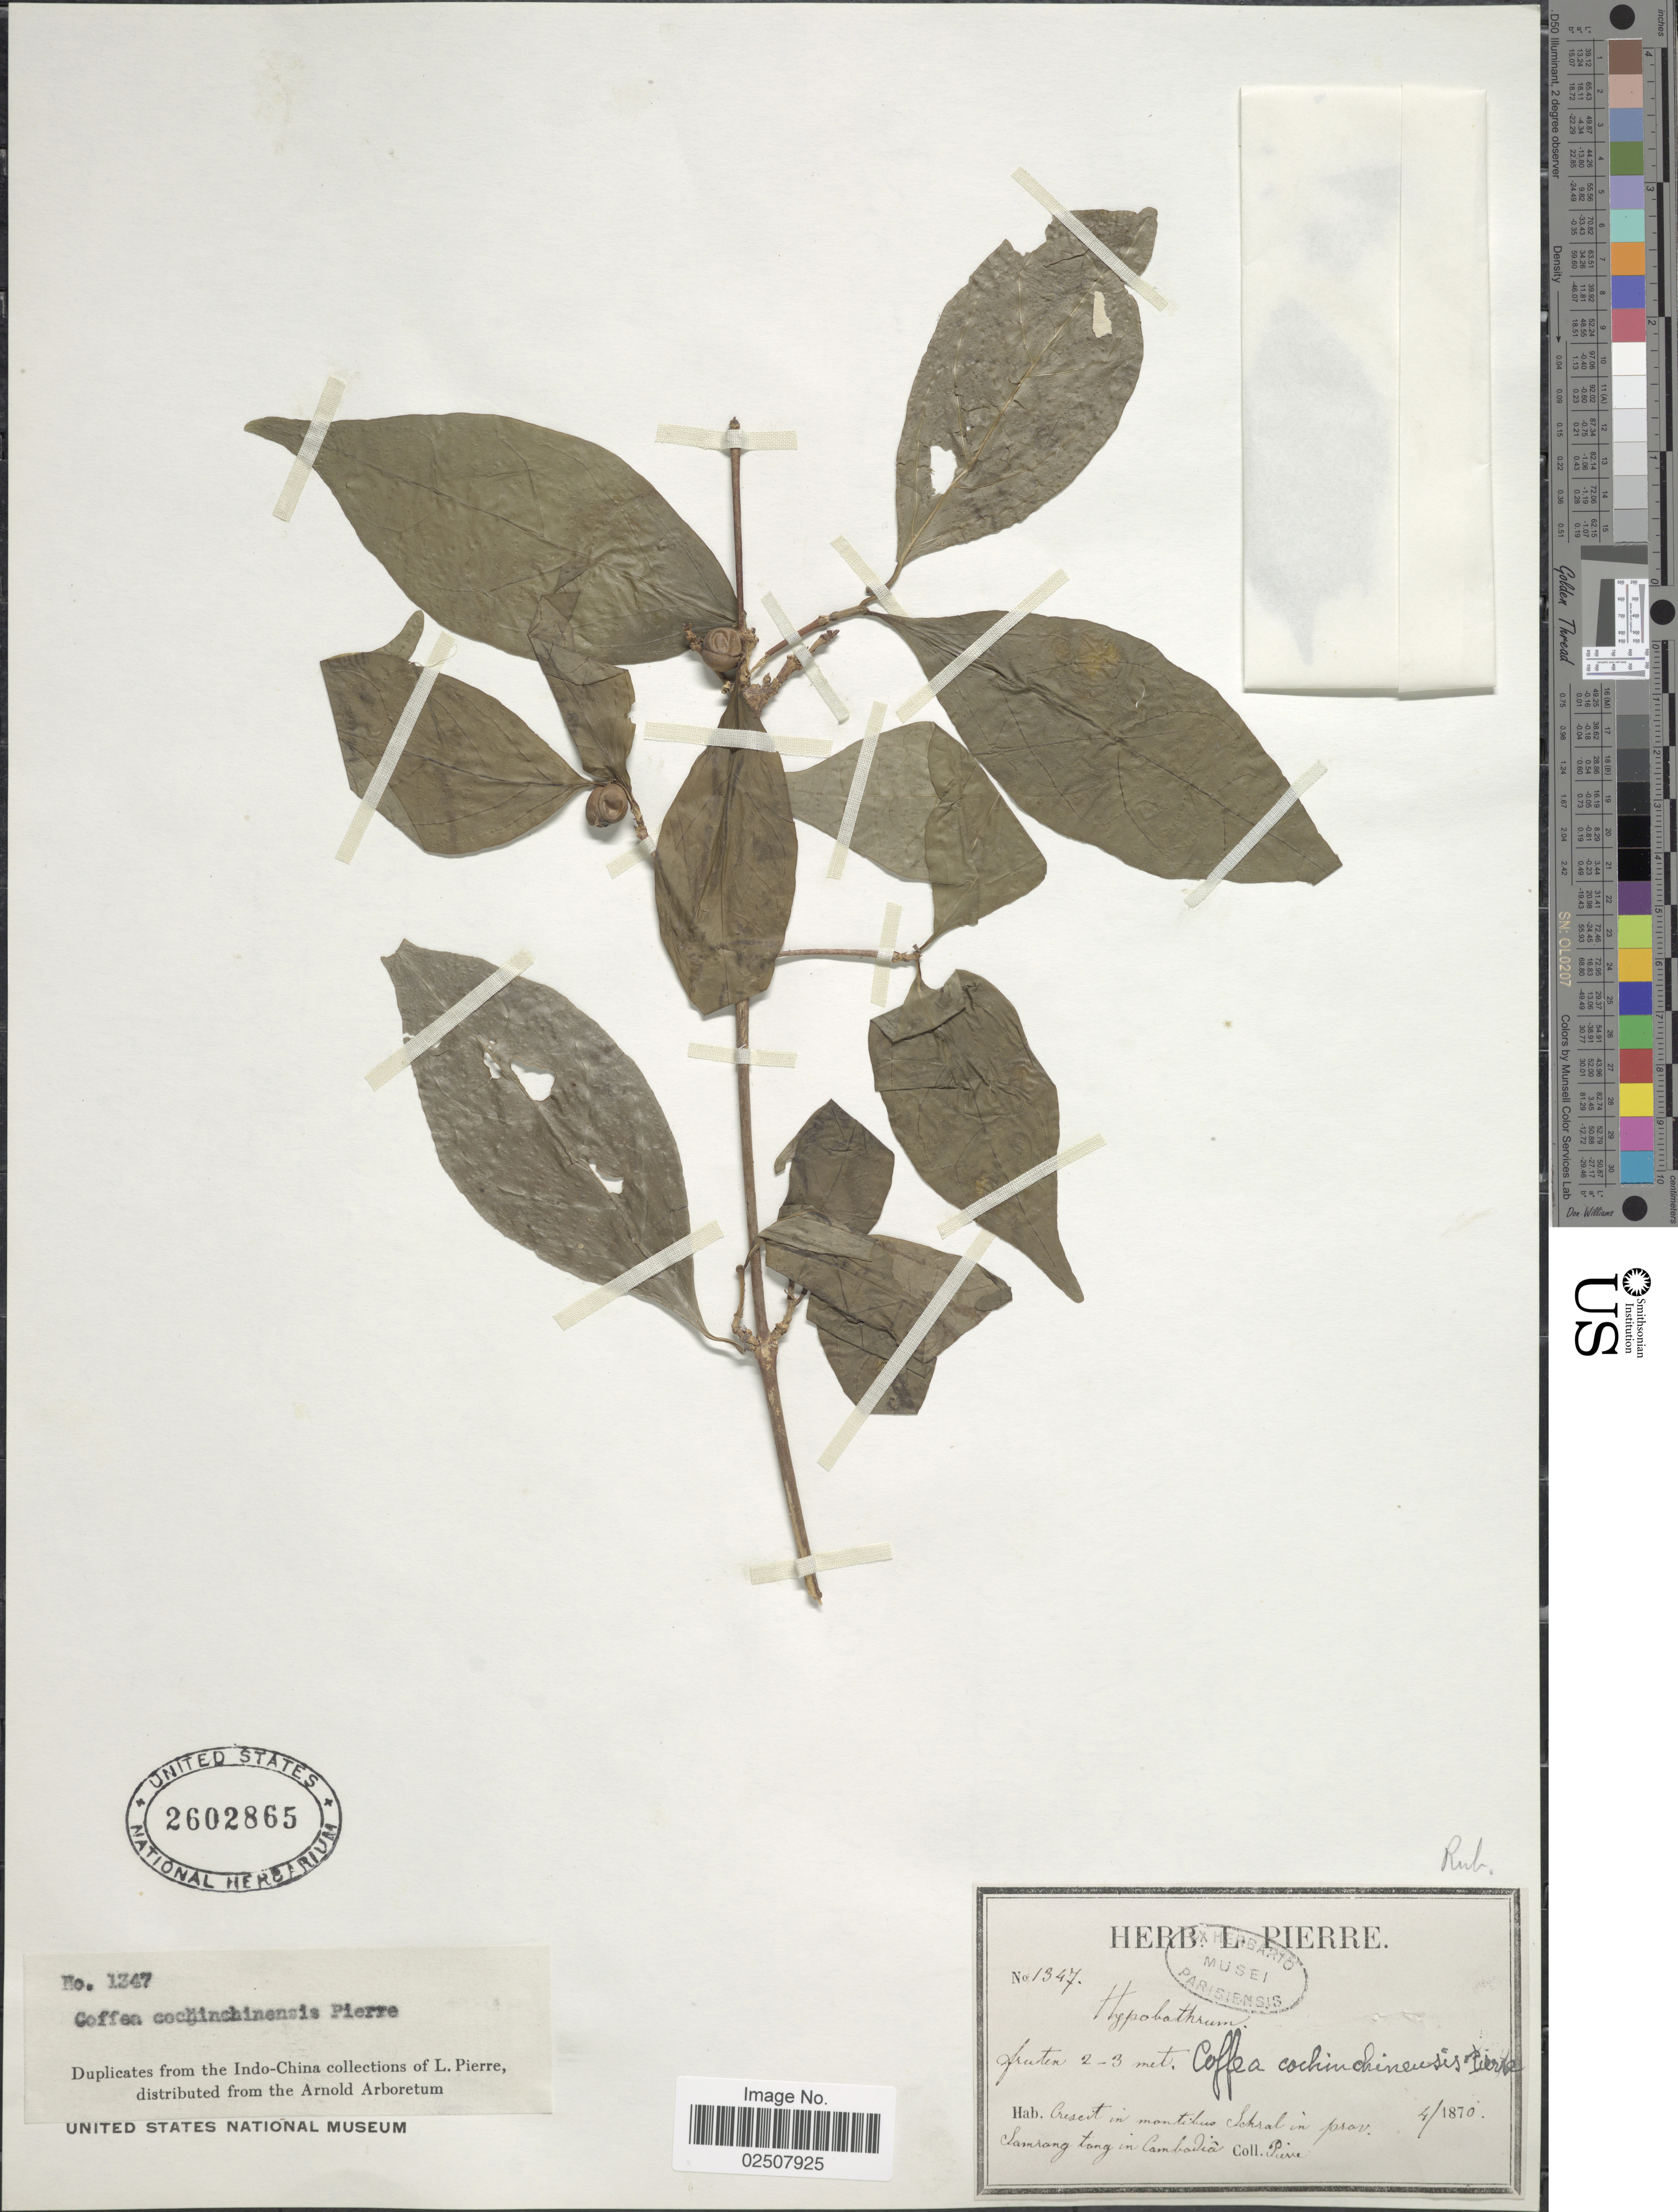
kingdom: Plantae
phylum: Tracheophyta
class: Magnoliopsida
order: Gentianales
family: Rubiaceae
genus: Coffea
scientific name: Coffea cochinchinensis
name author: Pierre ex Pit.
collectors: L. Pierre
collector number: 1347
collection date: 1870-04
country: Cambodia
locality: Crescit in montibus Schral in prov Samrang tong in Cambodia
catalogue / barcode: US 2602865